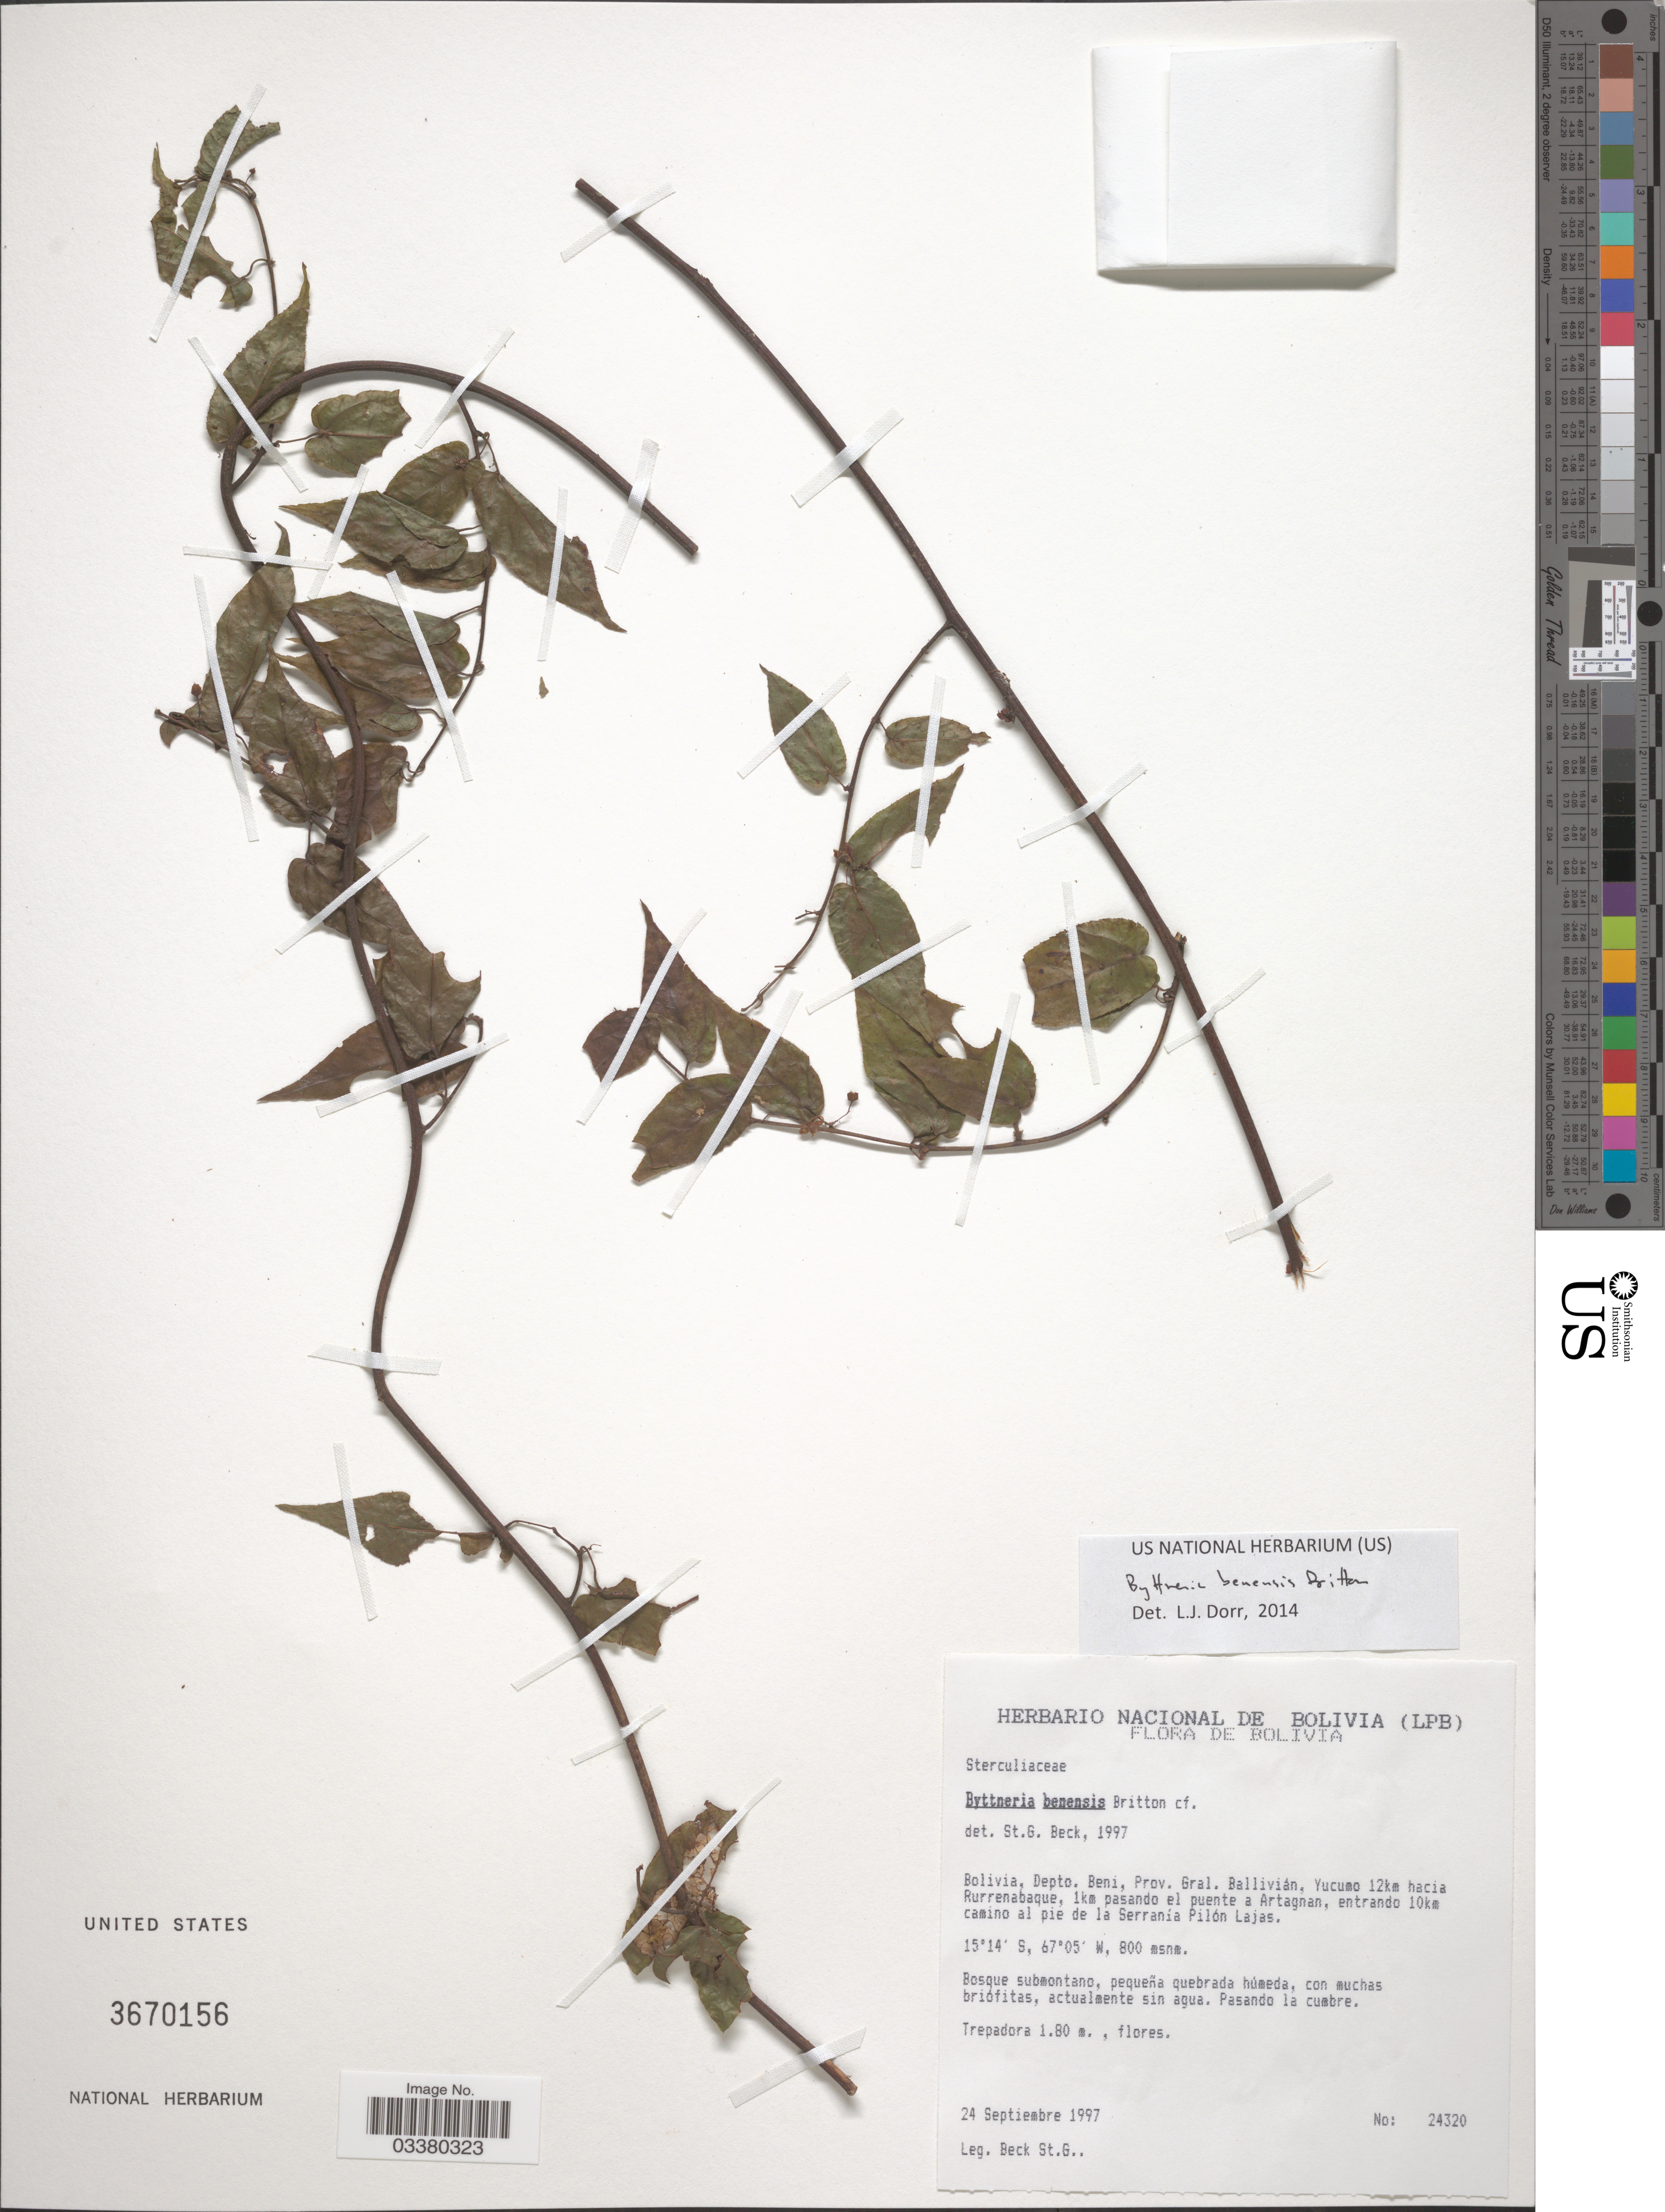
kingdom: Plantae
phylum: Tracheophyta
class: Magnoliopsida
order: Malvales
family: Malvaceae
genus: Byttneria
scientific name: Byttneria benensis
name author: Britton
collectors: S. G. Beck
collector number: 24320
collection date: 1997-09-24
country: Bolivia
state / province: Beni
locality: Depto. Beni, Prov. Gral. Ballivián, Yucumo 12km hacia Rurrenabaque, 1km pasando el puente a Artagnan, entrando 10km camino al pie de la Serranía Pilón Lajas.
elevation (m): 800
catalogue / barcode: US 3670156